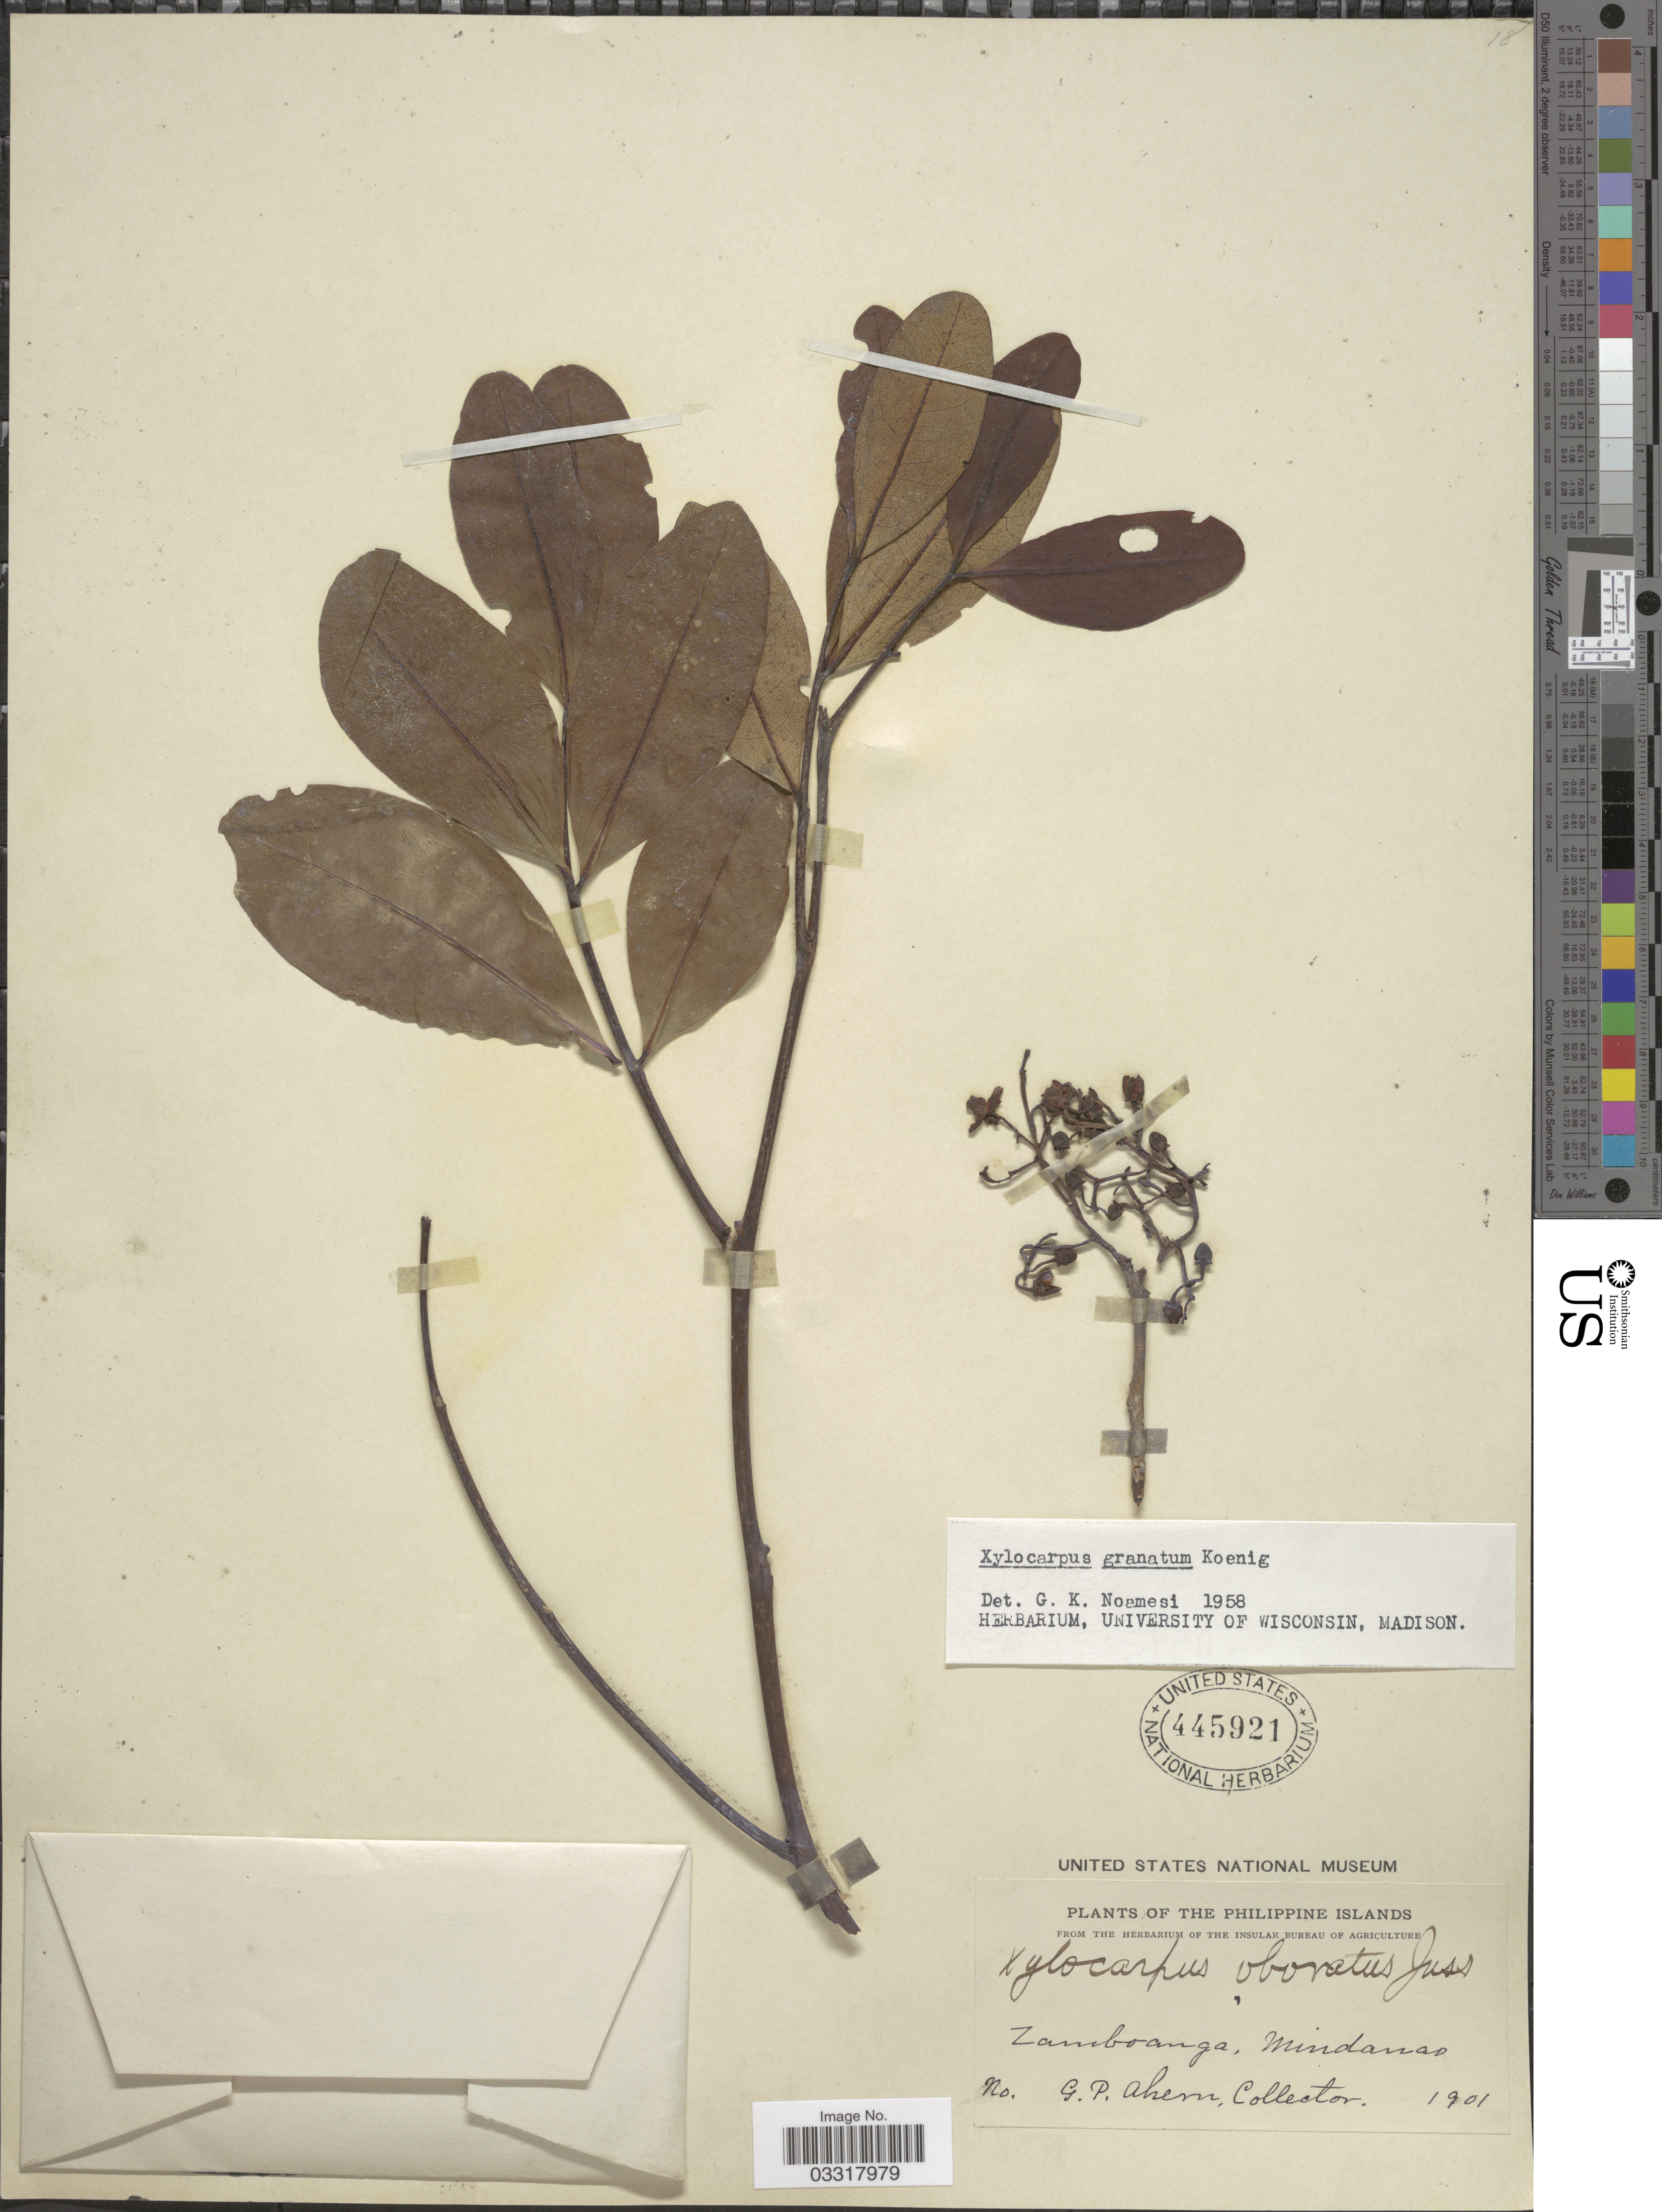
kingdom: Plantae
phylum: Tracheophyta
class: Magnoliopsida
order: Sapindales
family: Meliaceae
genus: Xylocarpus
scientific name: Xylocarpus granatum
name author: J. Koenig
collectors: G. Ahern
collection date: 1901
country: Philippines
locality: The Philippine Islands. Zamboanga, Mindanao.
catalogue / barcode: US 445921